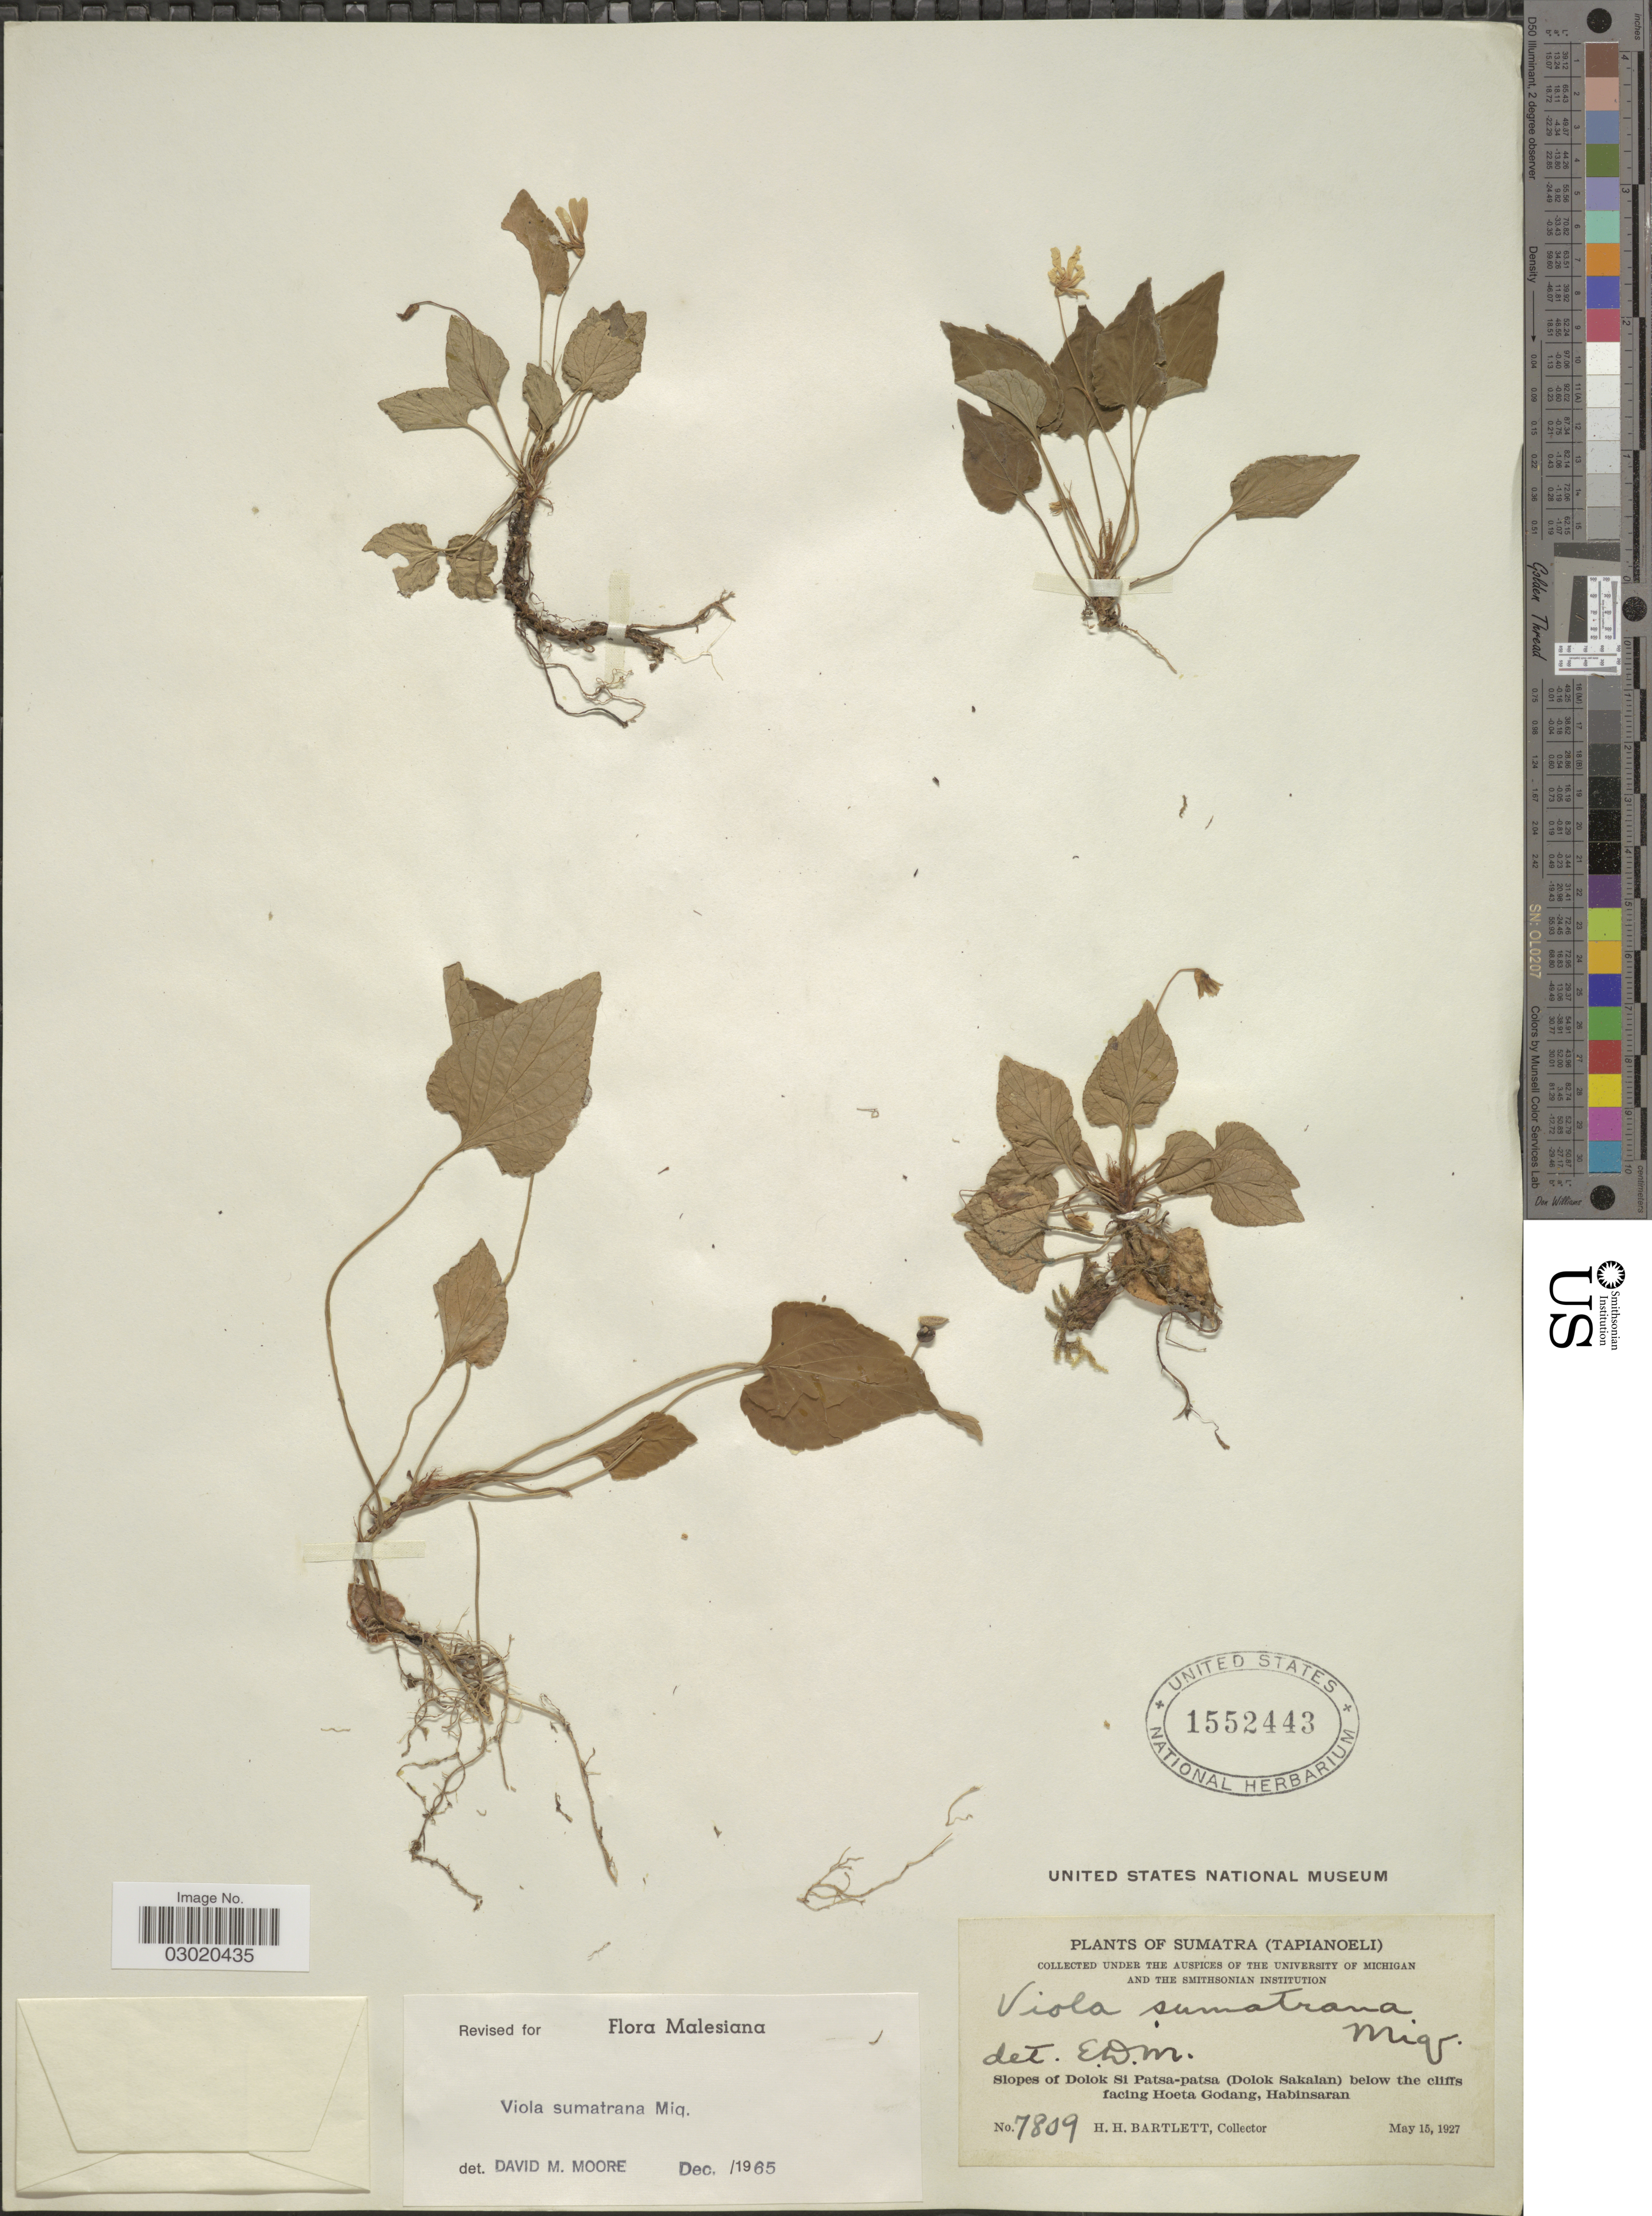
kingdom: Plantae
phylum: Tracheophyta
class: Magnoliopsida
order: Malpighiales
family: Violaceae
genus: Viola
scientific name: Viola sumatrana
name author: Miq.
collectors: H. H. Bartlett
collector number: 7809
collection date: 1927-05-15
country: Indonesia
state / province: Sumatra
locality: (Tapianoeli). Slopes of Dolok Si Patsa-patsa (Dolok Sakalan) below the cliffs facing Hoeta Godang, Habinsaran.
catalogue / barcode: US 1552443